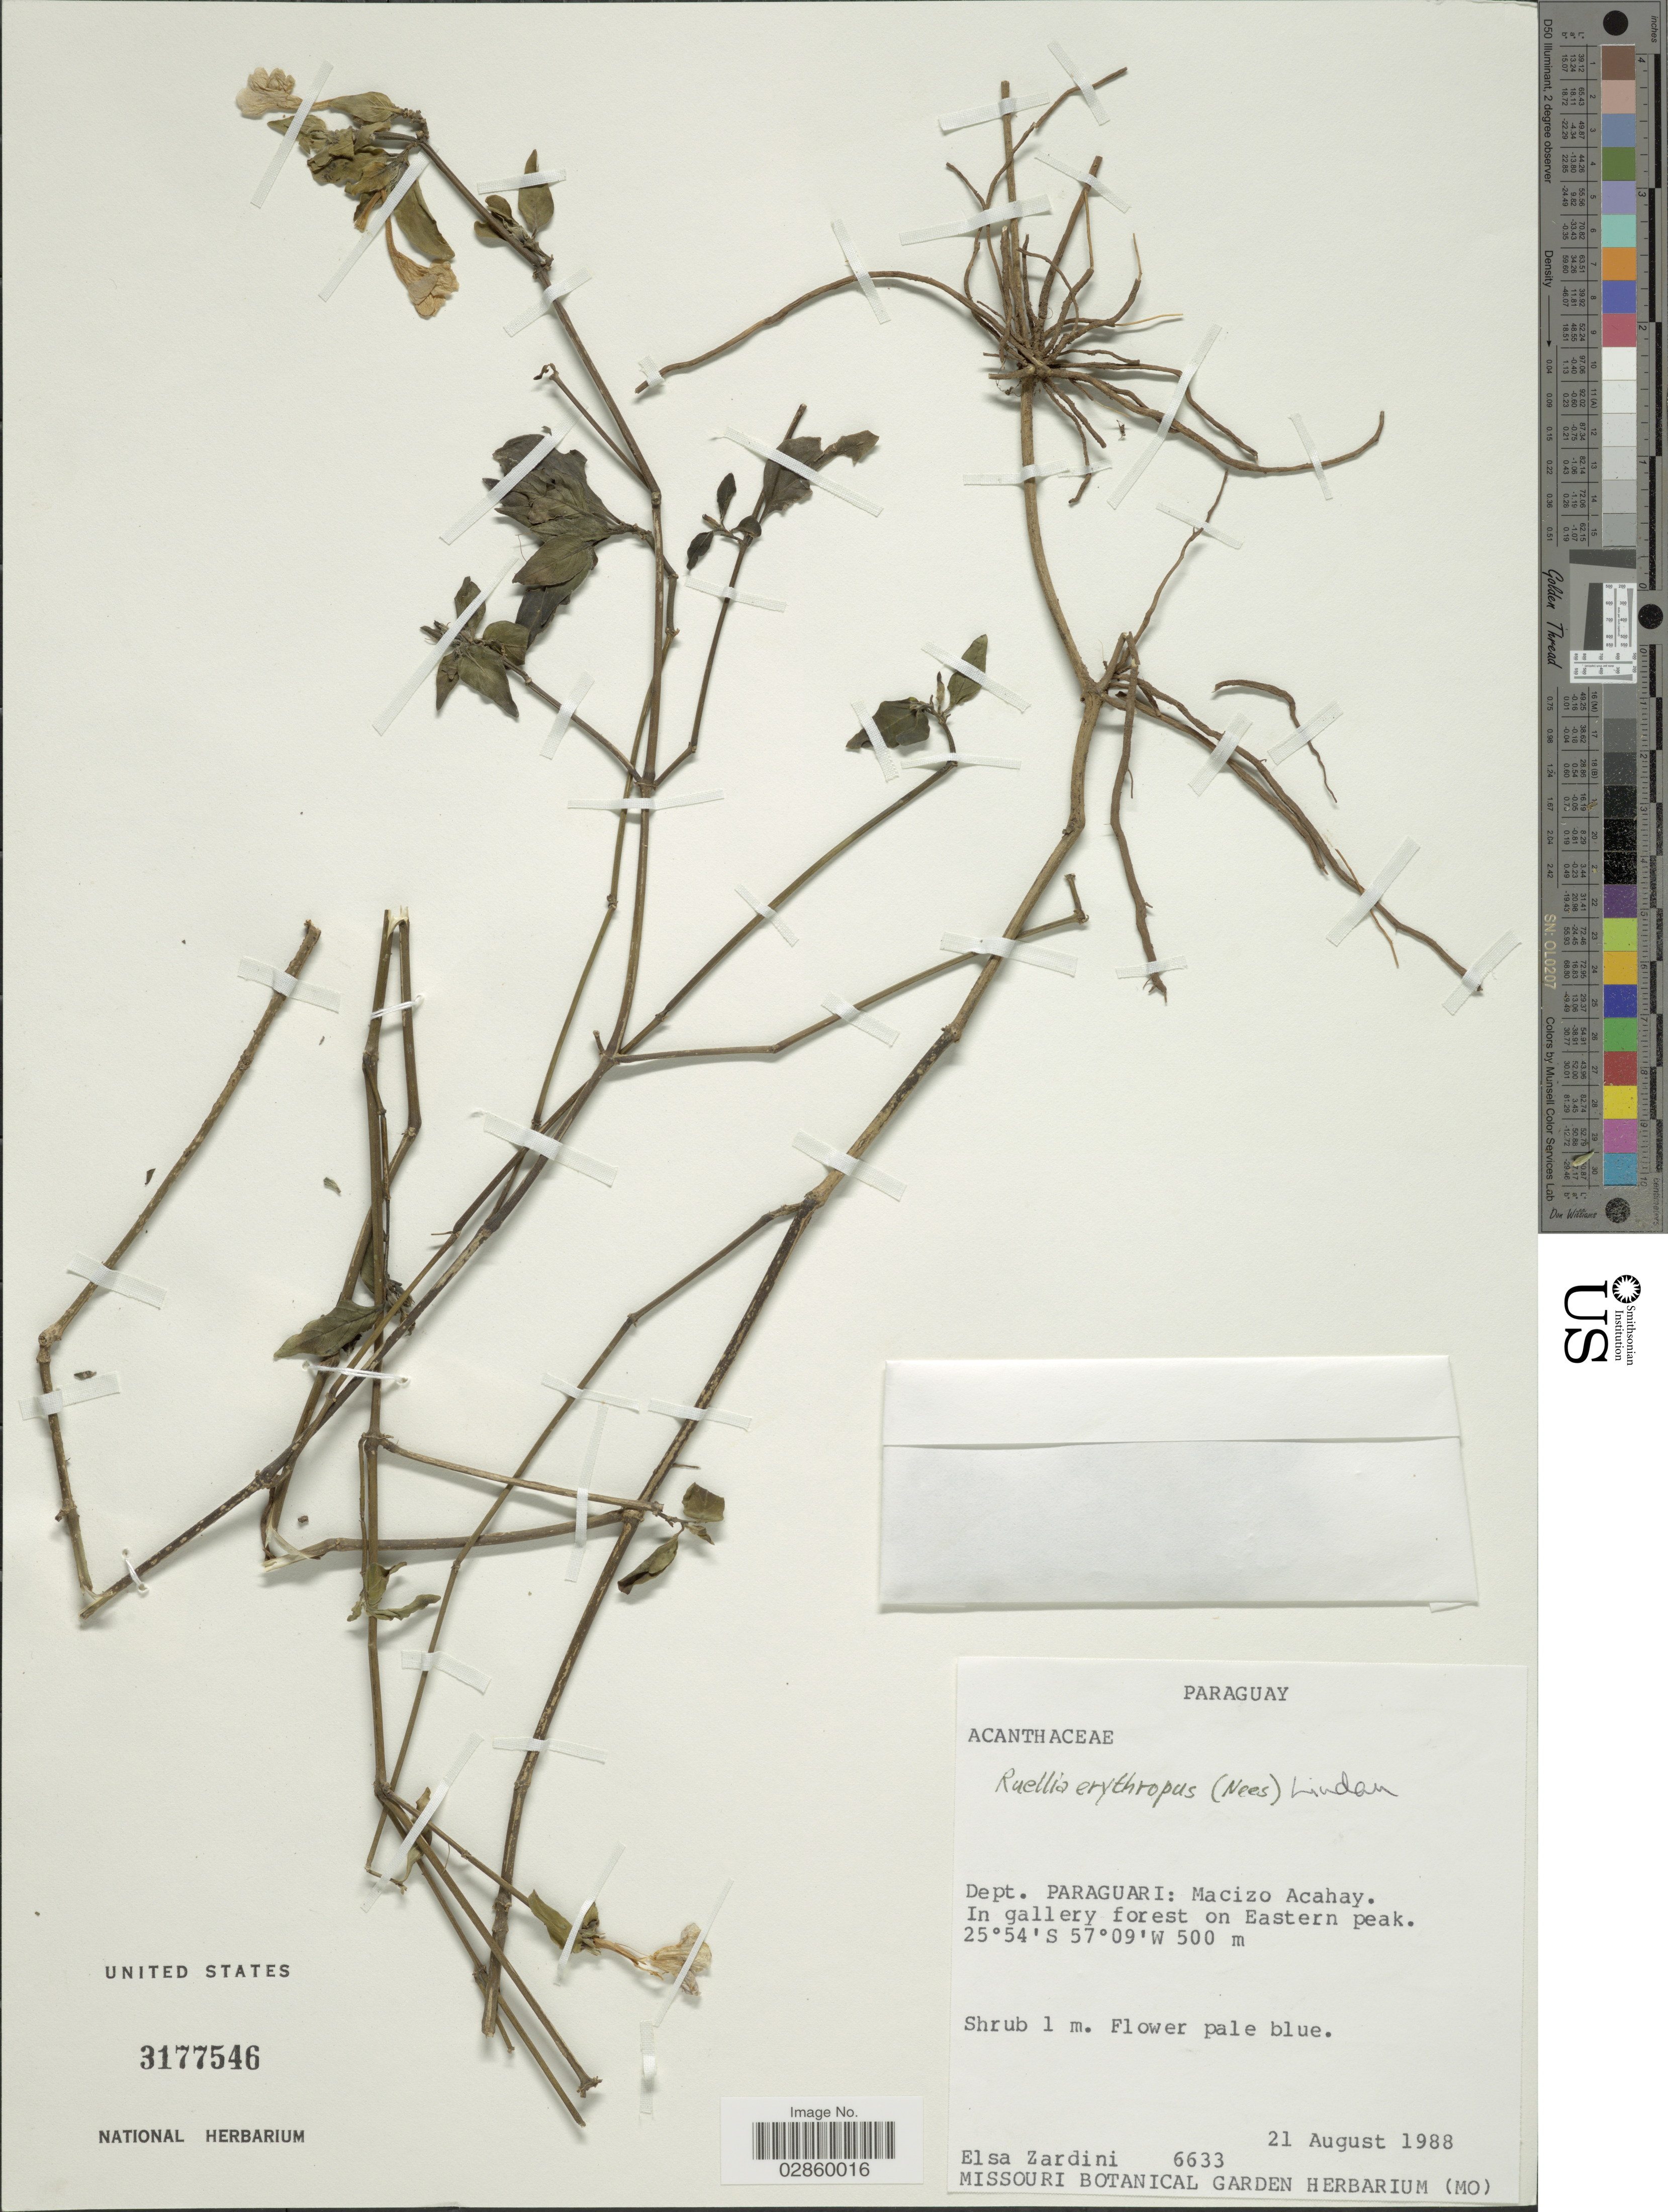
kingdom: Plantae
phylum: Tracheophyta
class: Magnoliopsida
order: Lamiales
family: Acanthaceae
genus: Ruellia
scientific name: Ruellia erythropus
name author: (Nees) Lindau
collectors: E. M. Zardini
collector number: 6633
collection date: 1988-08-21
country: Paraguay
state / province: Paraguari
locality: Dept. Paraguari: Macizo Acahay, In gallery forest on Eastern peak.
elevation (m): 500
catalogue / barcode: US 3177546